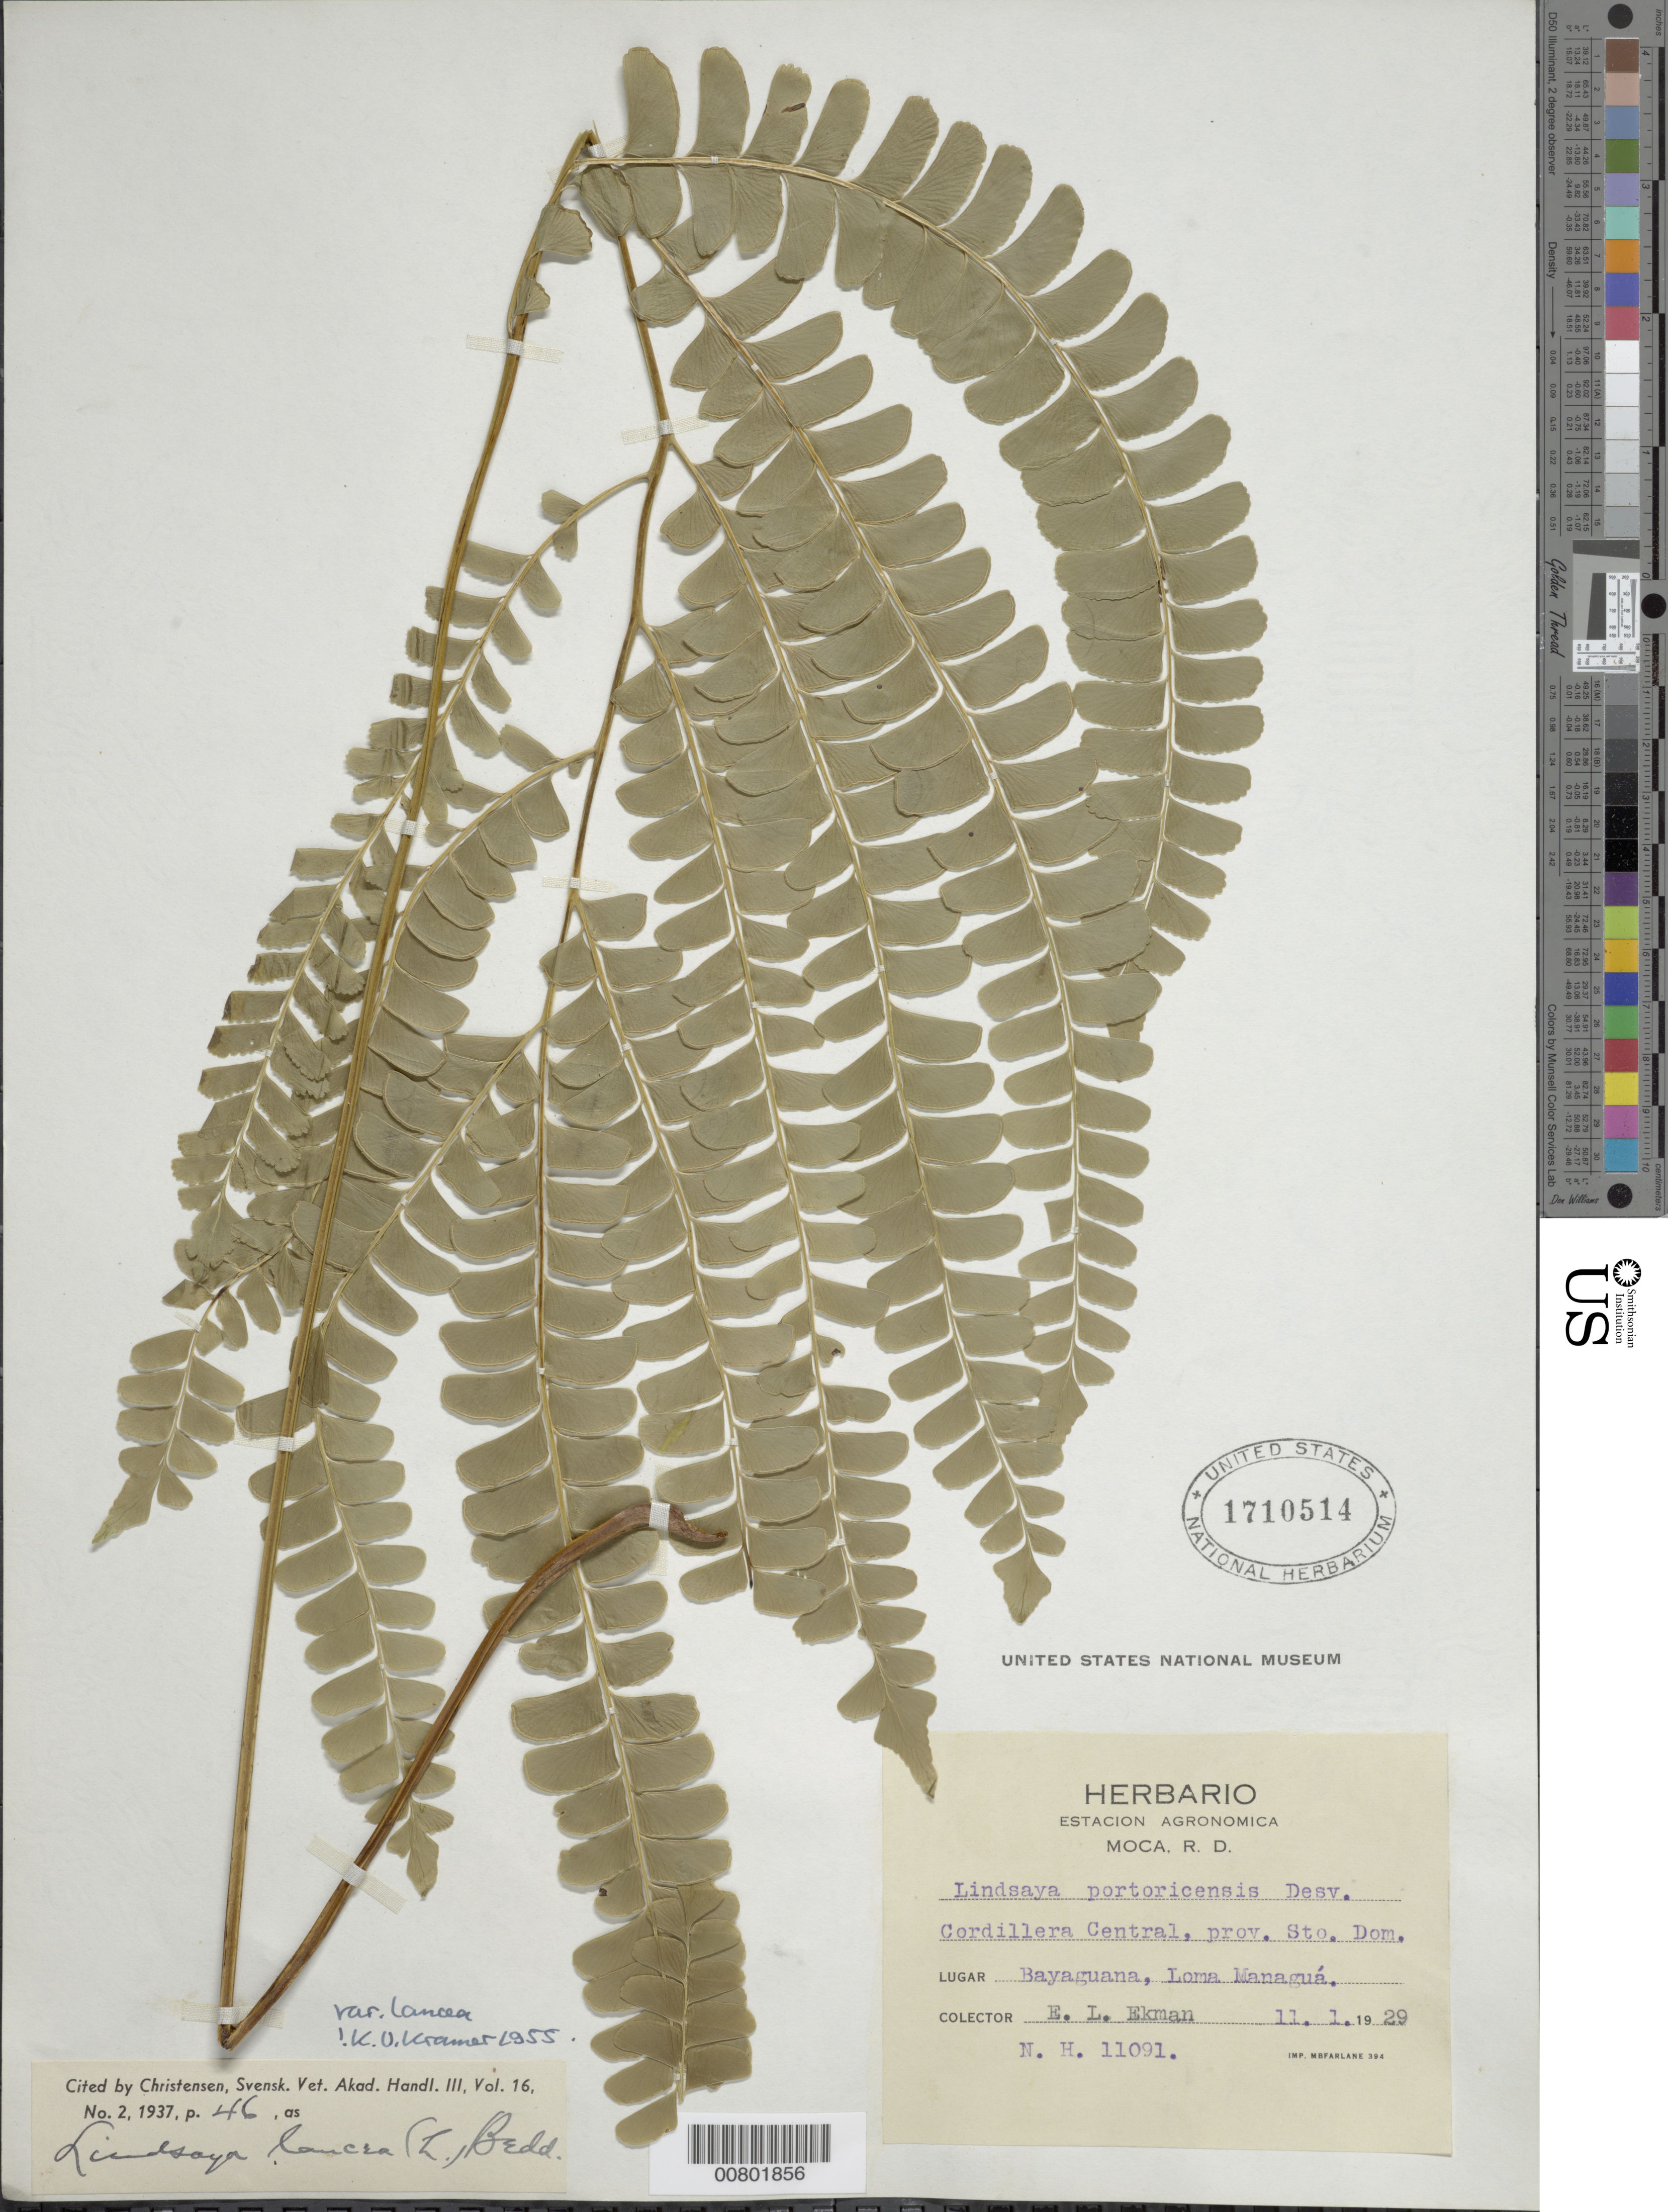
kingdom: Plantae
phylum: Tracheophyta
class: Polypodiopsida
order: Polypodiales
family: Lindsaeaceae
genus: Lindsaea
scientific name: Lindsaea lancea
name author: (L.) Bedd.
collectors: E. L. Ekman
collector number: H 11091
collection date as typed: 11 Jan 1929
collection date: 1929-01-11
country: Dominican Republic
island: Hispaniola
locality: Prov. Santo Domingo, Cordillera Central, Bayaguana, Loma Managuá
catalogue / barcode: US 1710514